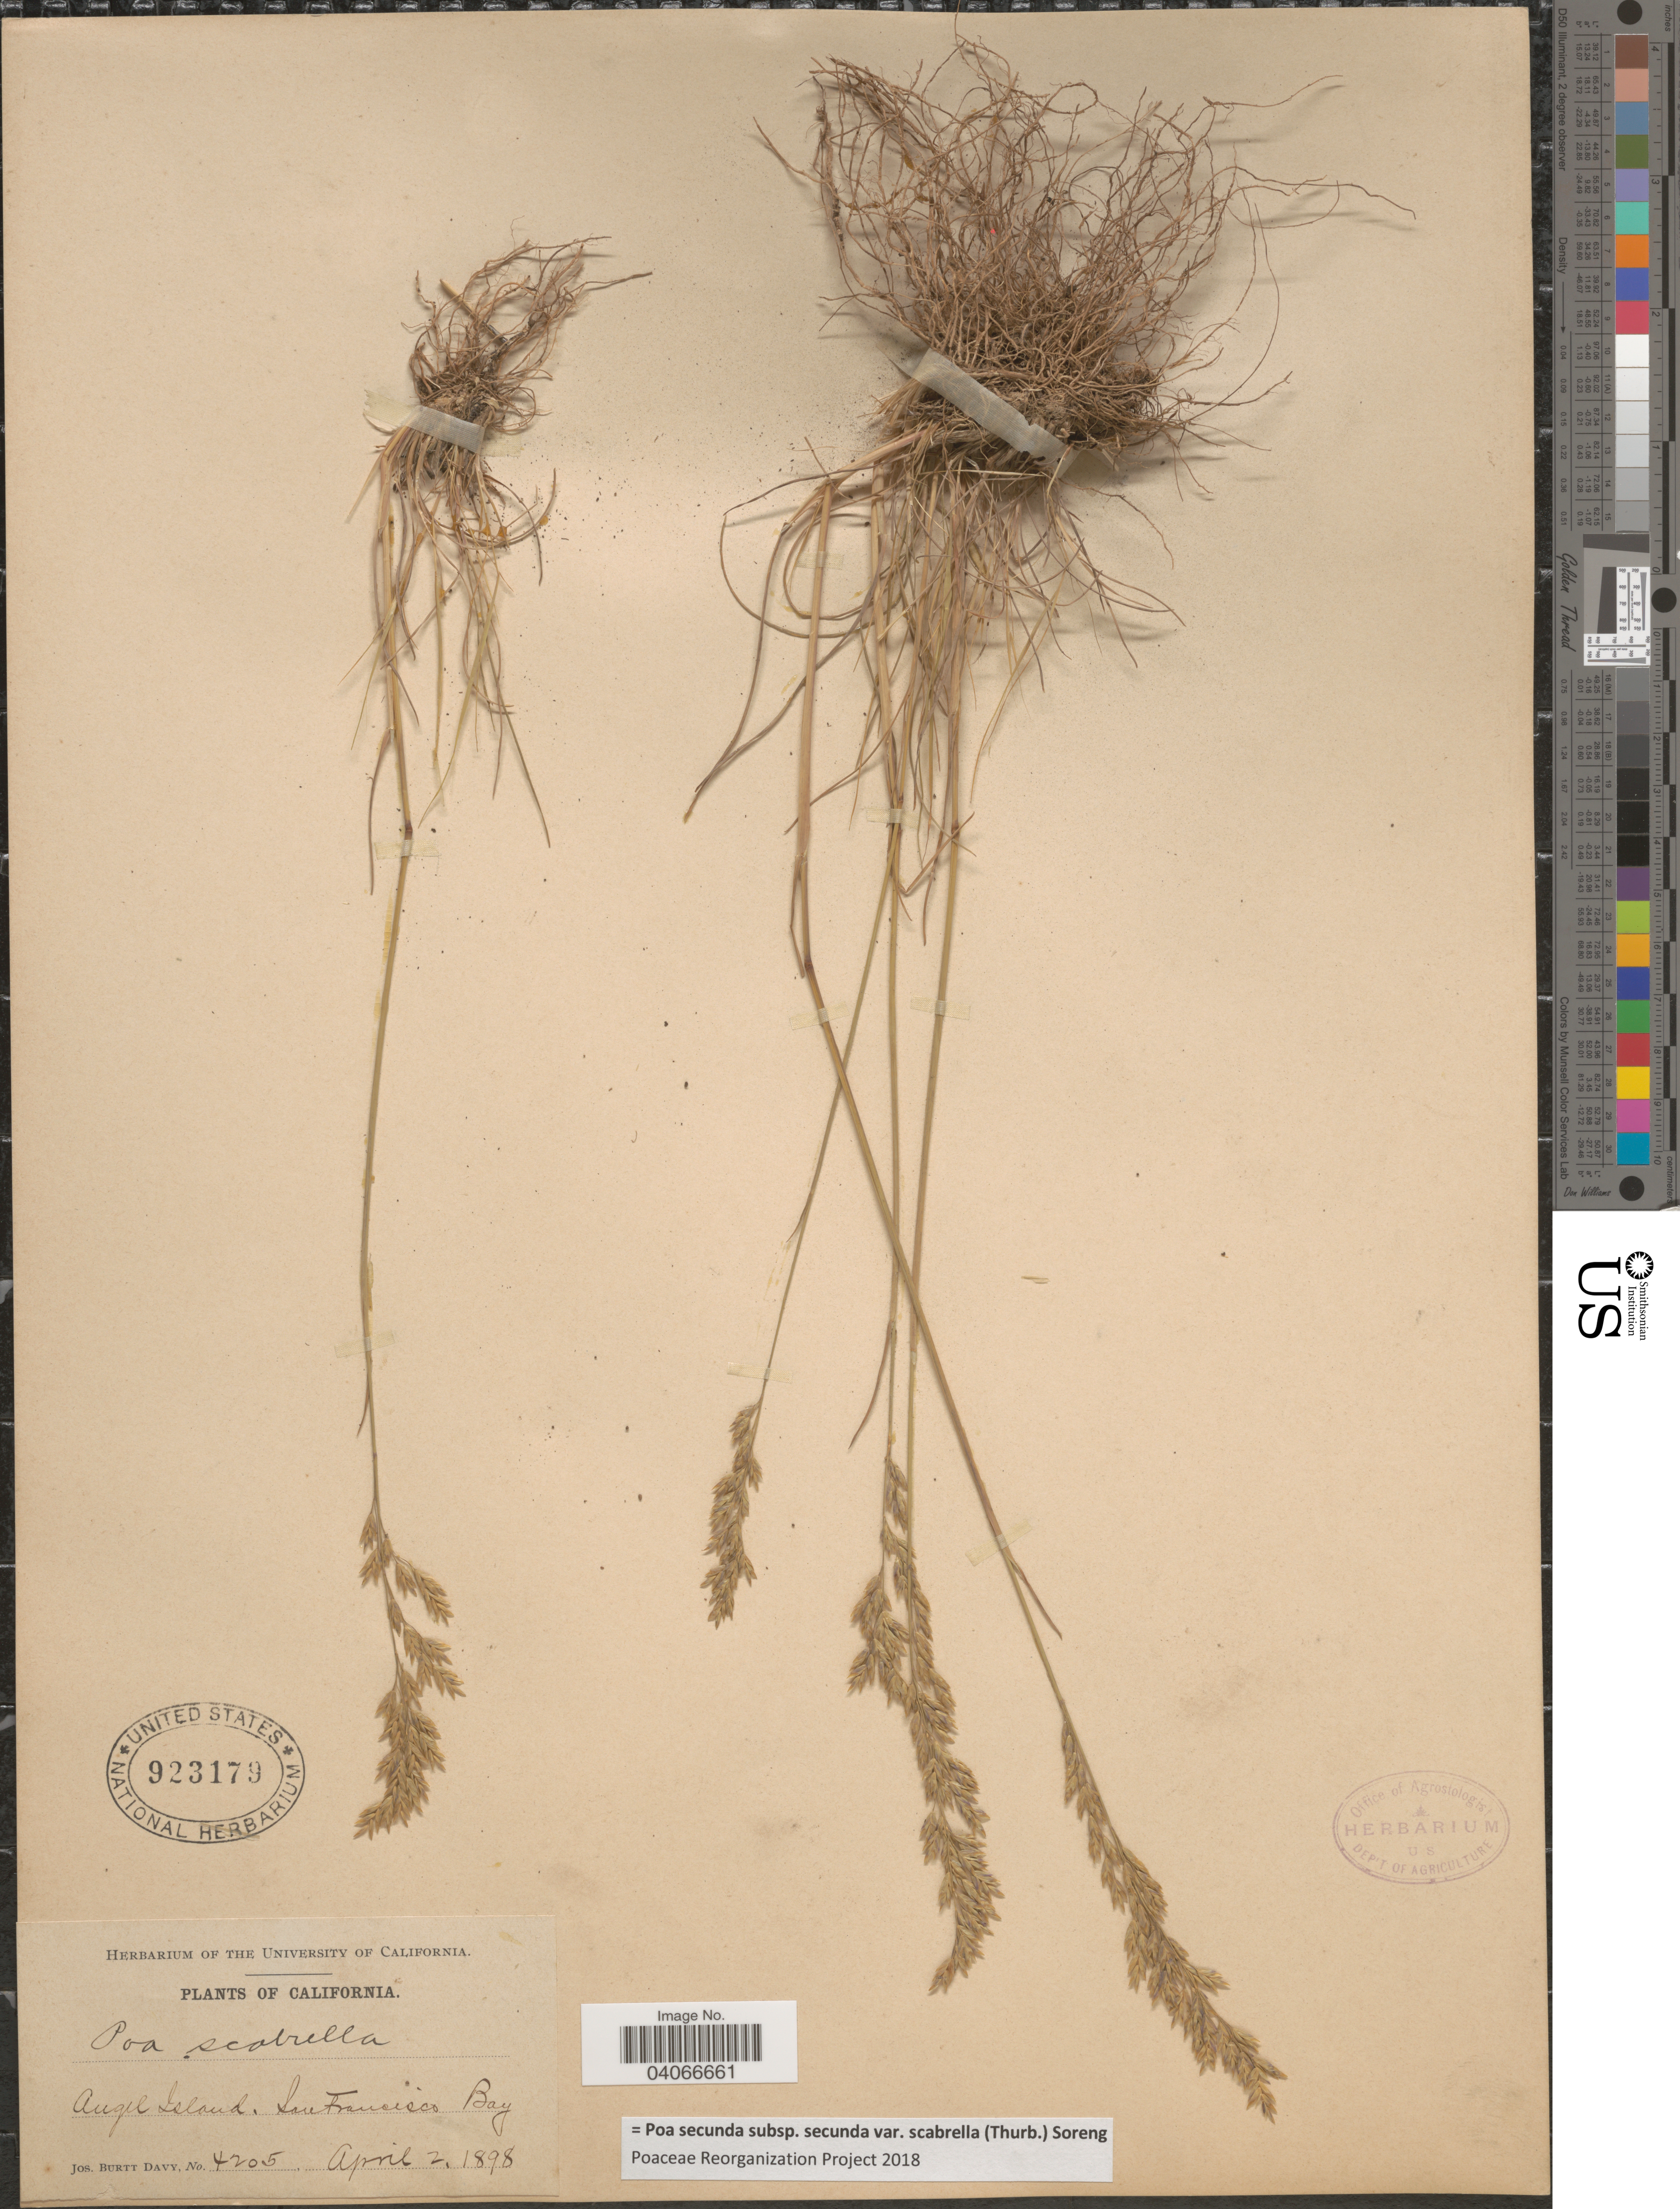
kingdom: Plantae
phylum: Tracheophyta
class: Liliopsida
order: Poales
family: Poaceae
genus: Poa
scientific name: Poa secunda subsp. secunda var. scabrella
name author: (Thurb.) Soreng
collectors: J. Burtt Davy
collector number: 4205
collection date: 1898-04-02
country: United States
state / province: California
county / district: San Francisco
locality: Angel Island. San Francisco Bay.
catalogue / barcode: US 923179